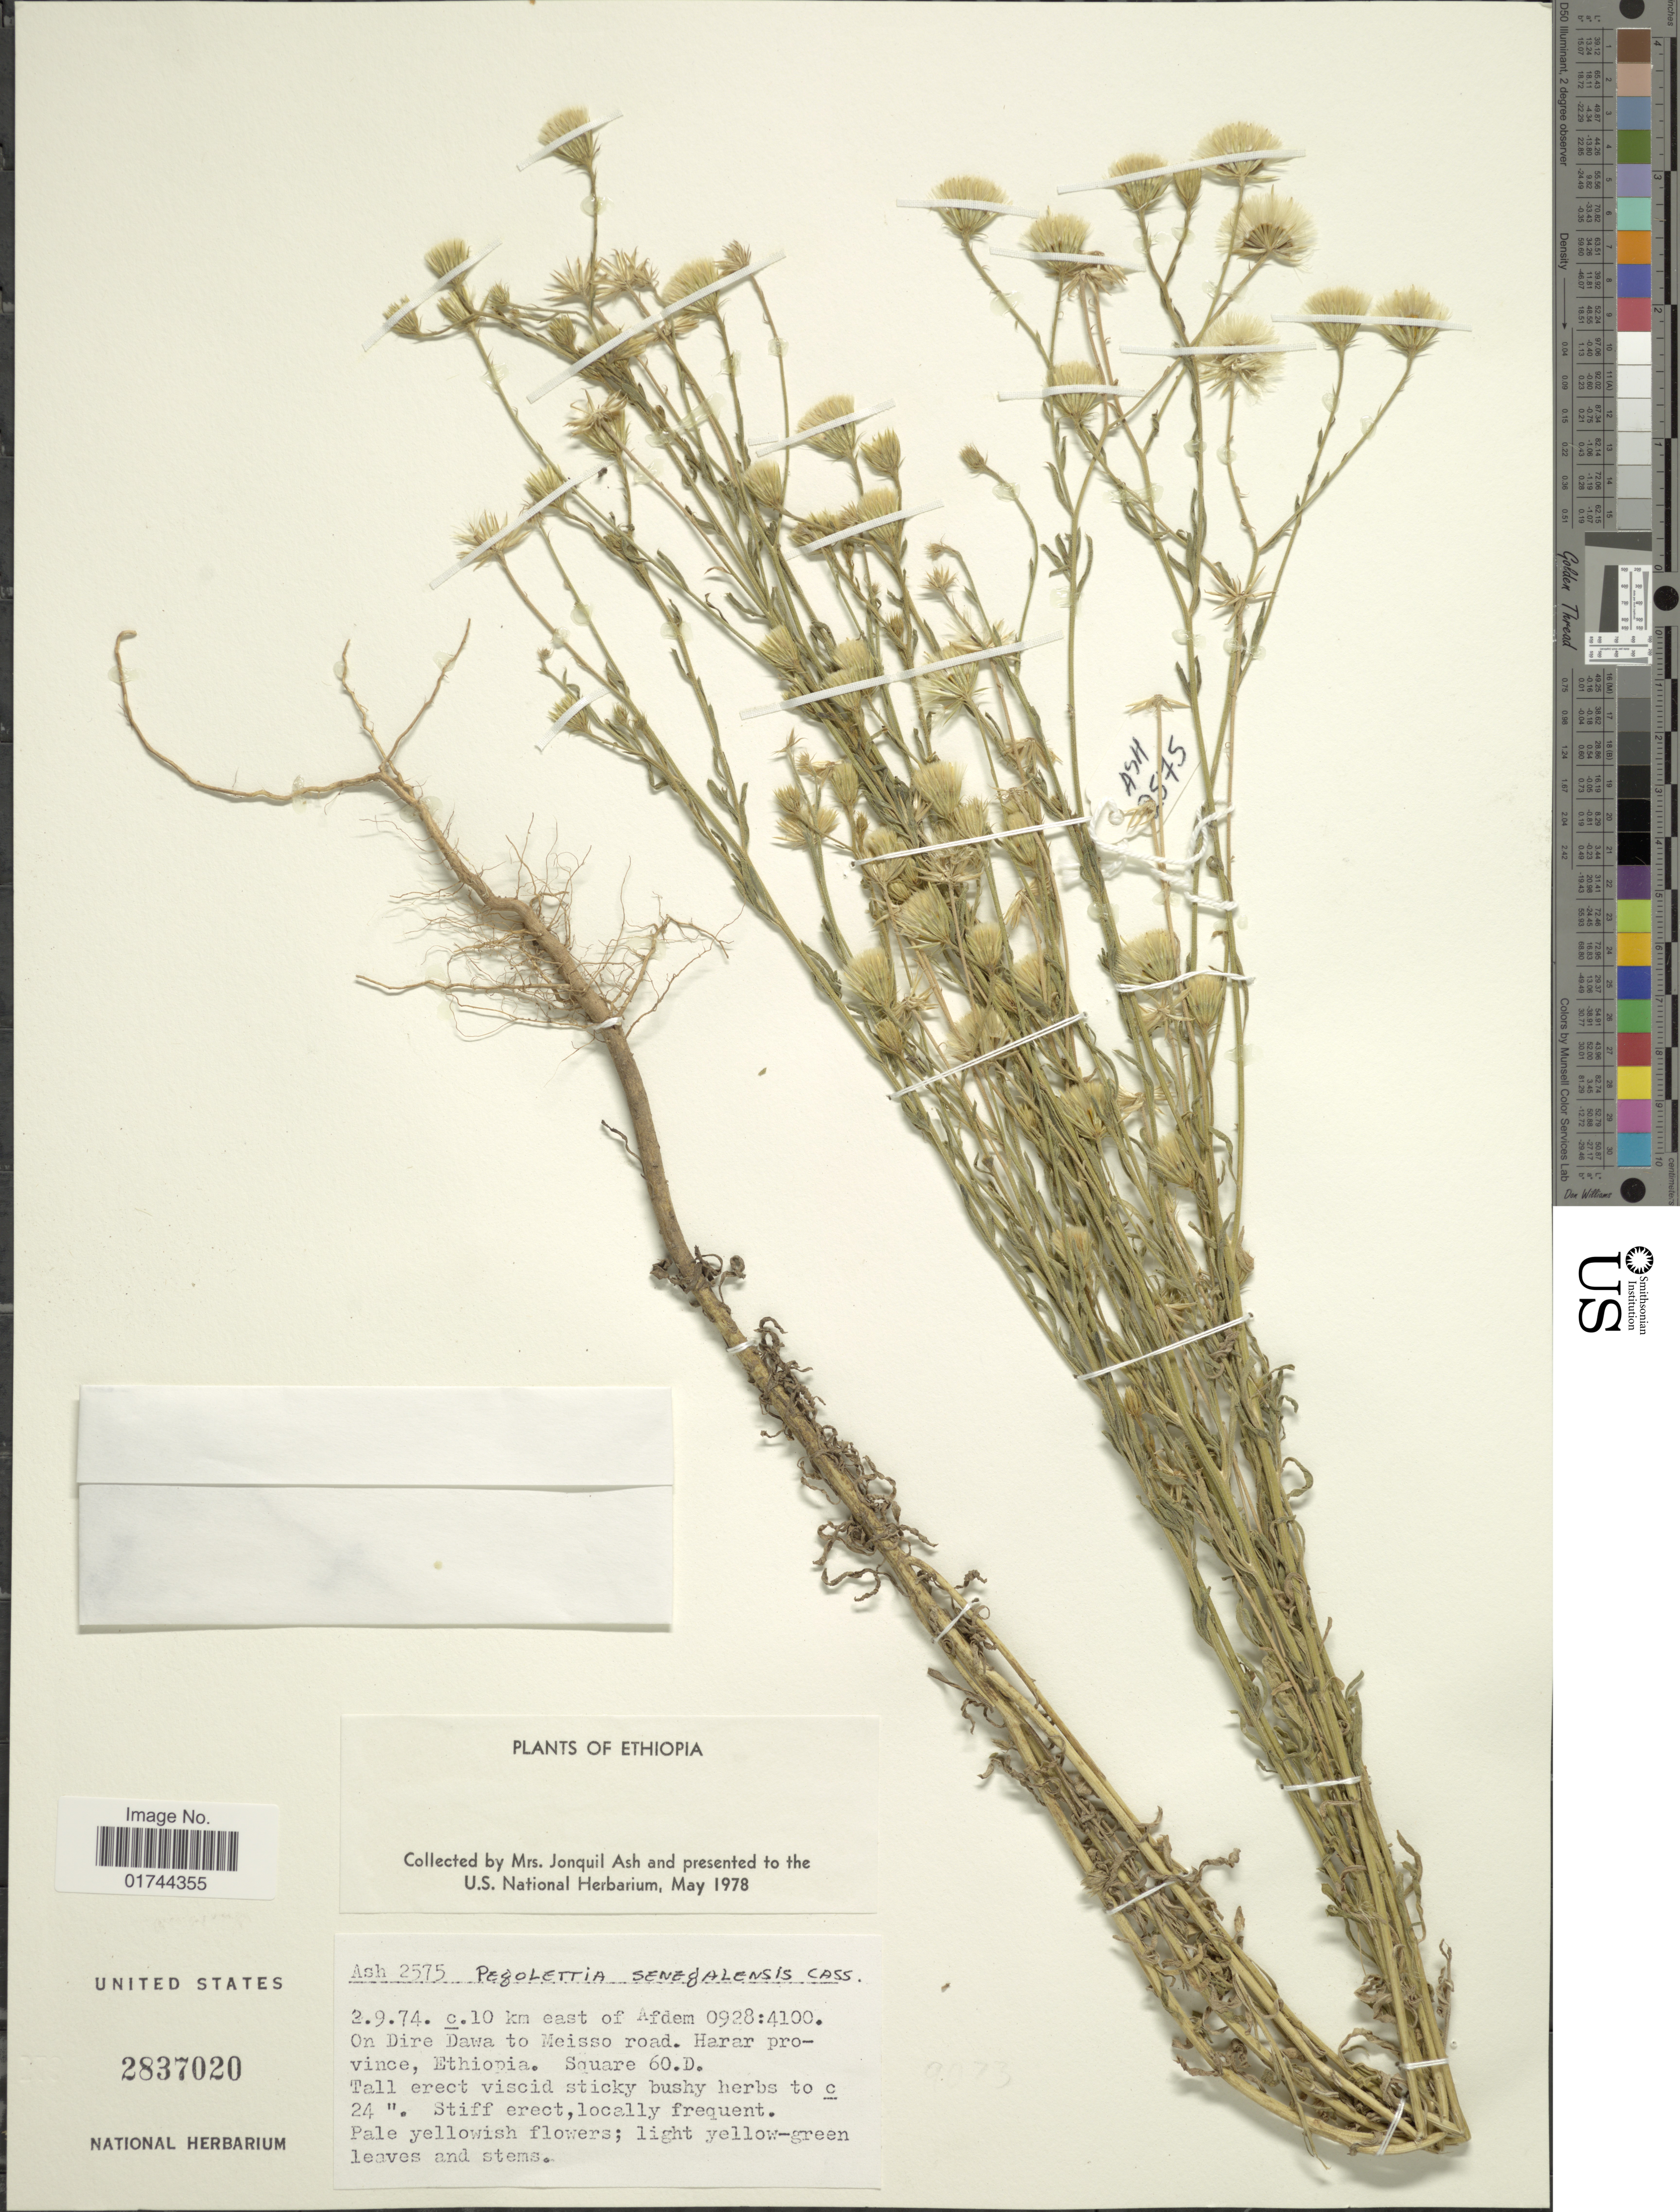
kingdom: Plantae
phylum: Tracheophyta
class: Magnoliopsida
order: Asterales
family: Asteraceae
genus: Pegolettia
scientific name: Pegolettia senegalensis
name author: Cass.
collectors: -. Ash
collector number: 2575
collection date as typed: Transcribed d/m/y: 2/9/74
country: Ethiopia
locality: C. 10 km east of Afdem 0298:4100, on Dire Dawa to Meisso road, Harar province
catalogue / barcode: US 2837020